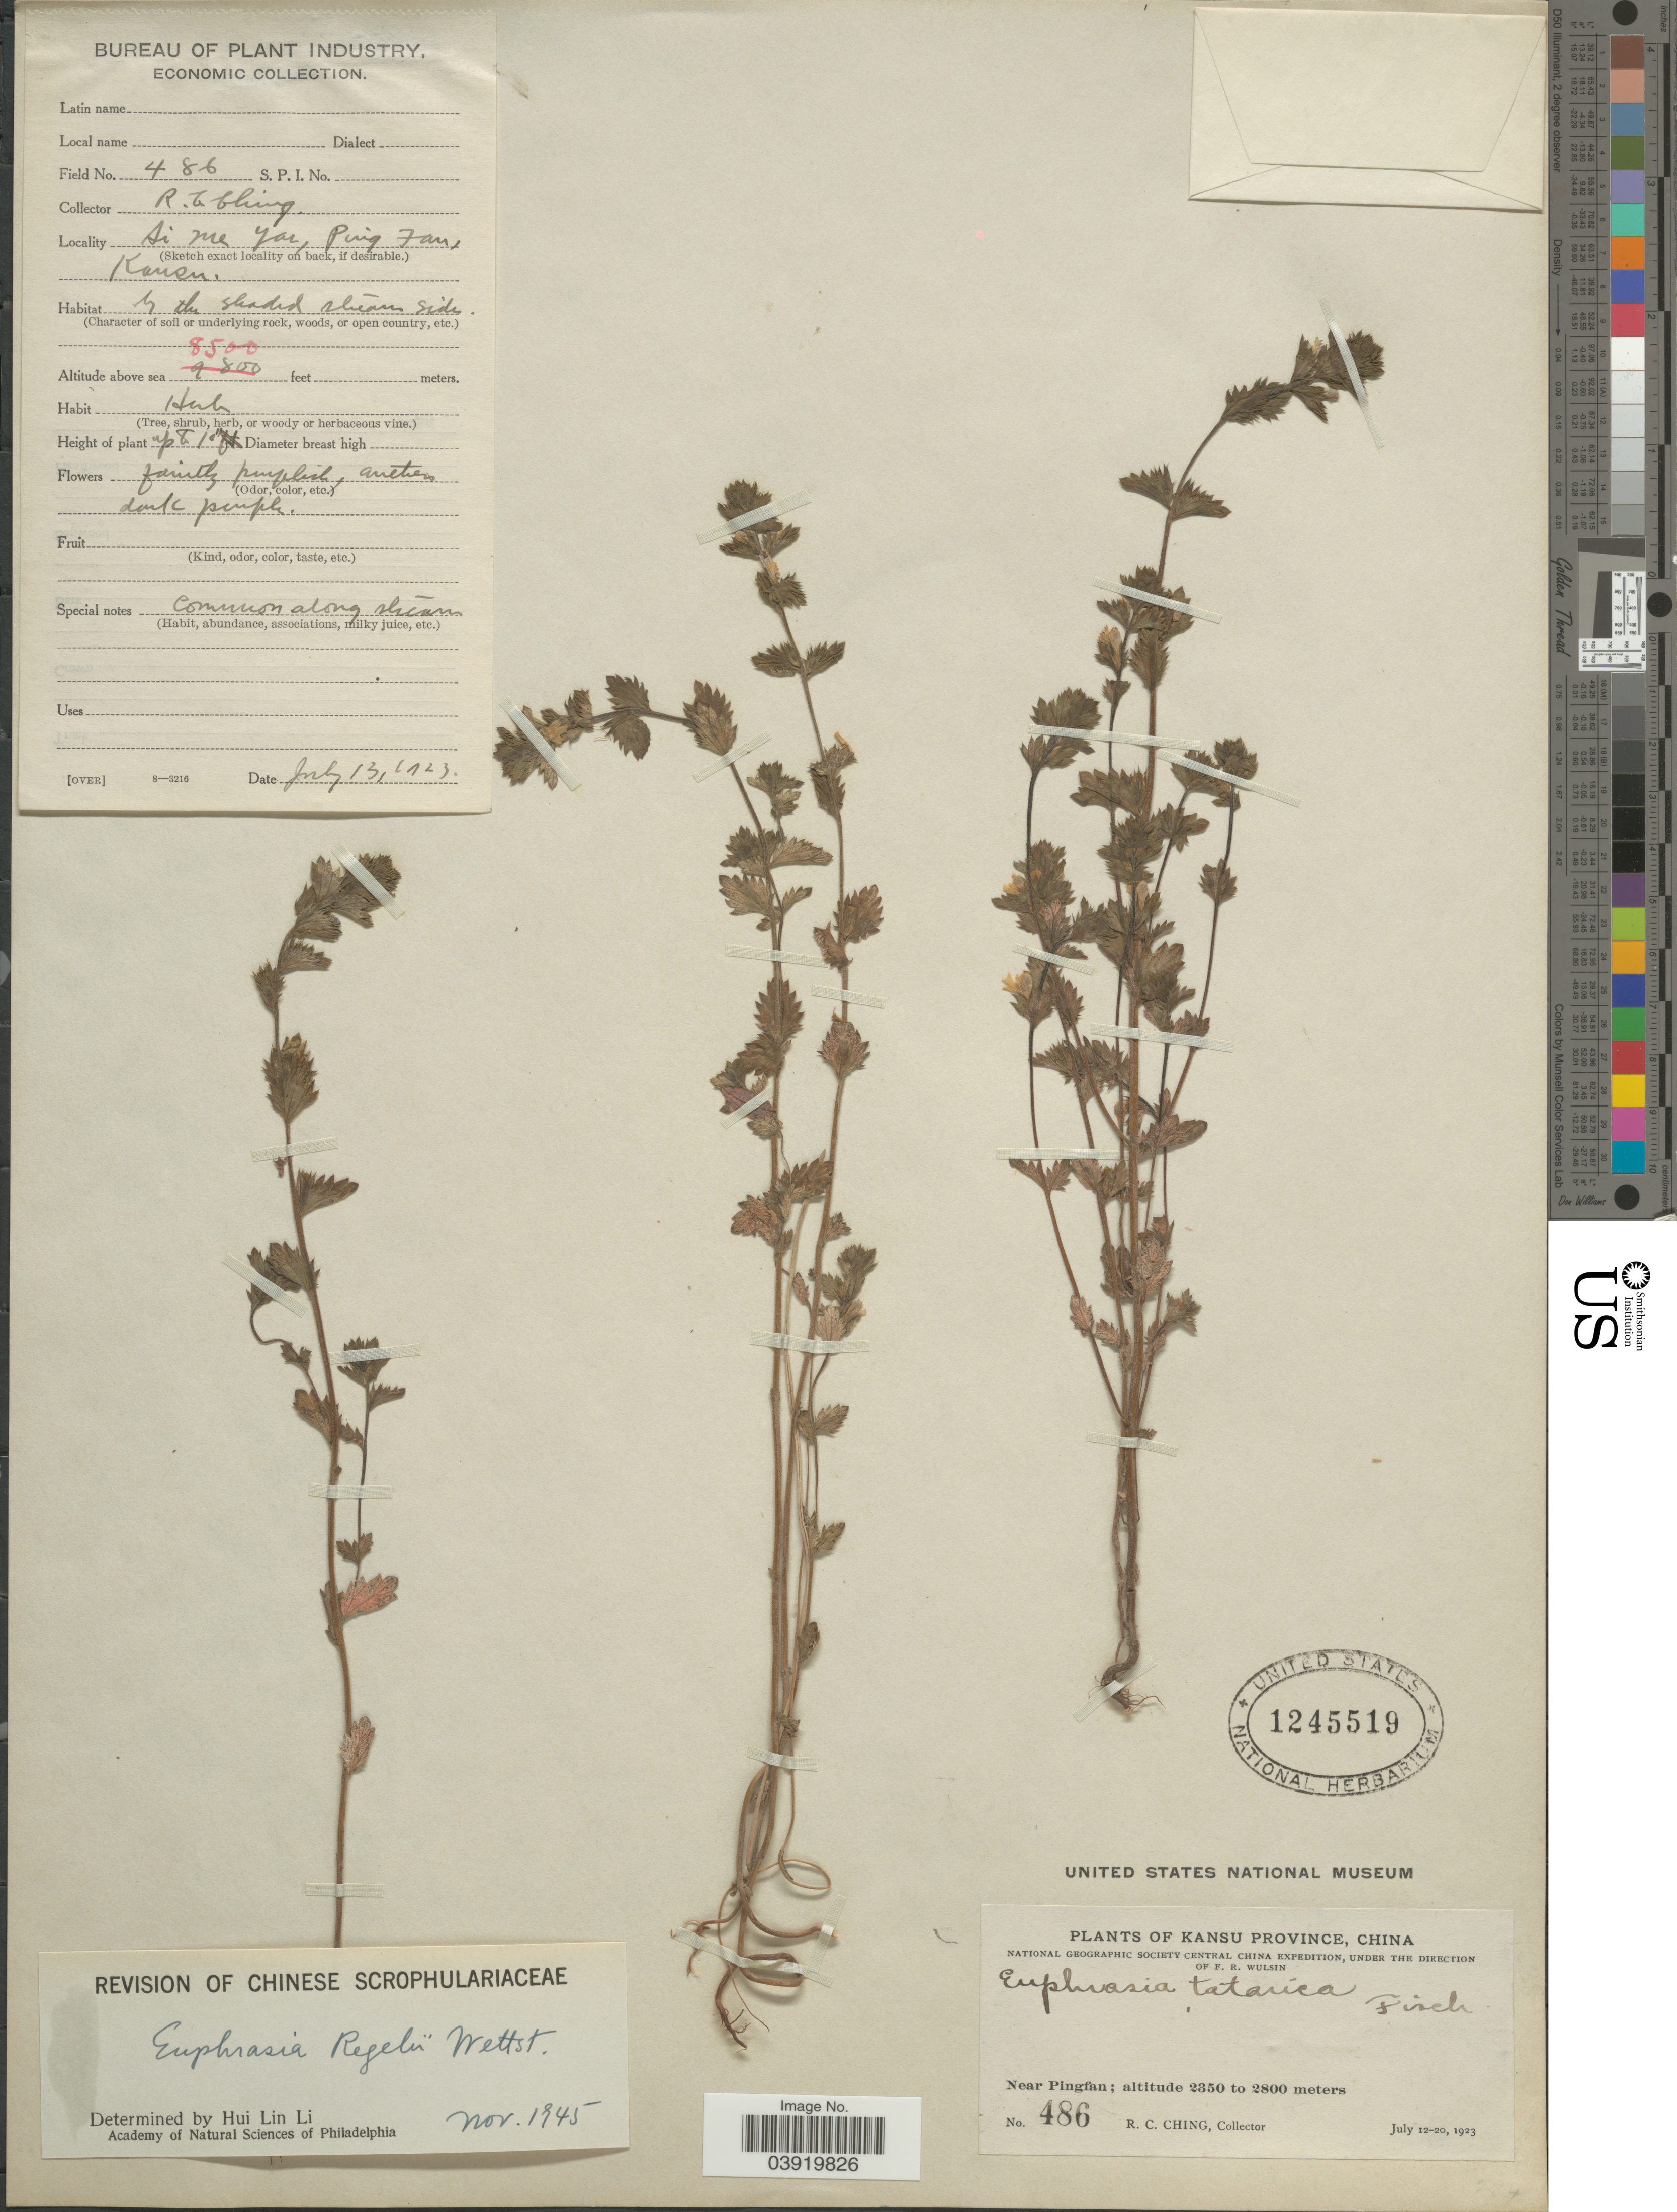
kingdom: Plantae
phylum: Tracheophyta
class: Magnoliopsida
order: Lamiales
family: Orobanchaceae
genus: Euphrasia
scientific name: Euphrasia regelii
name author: Wettst.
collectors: R. C. Ching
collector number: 486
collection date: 1923-07-13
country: China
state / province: Gansu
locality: Kansu. Near Pingfan. Si me Yar, Ping Fan.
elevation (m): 2591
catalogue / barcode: US 1245519